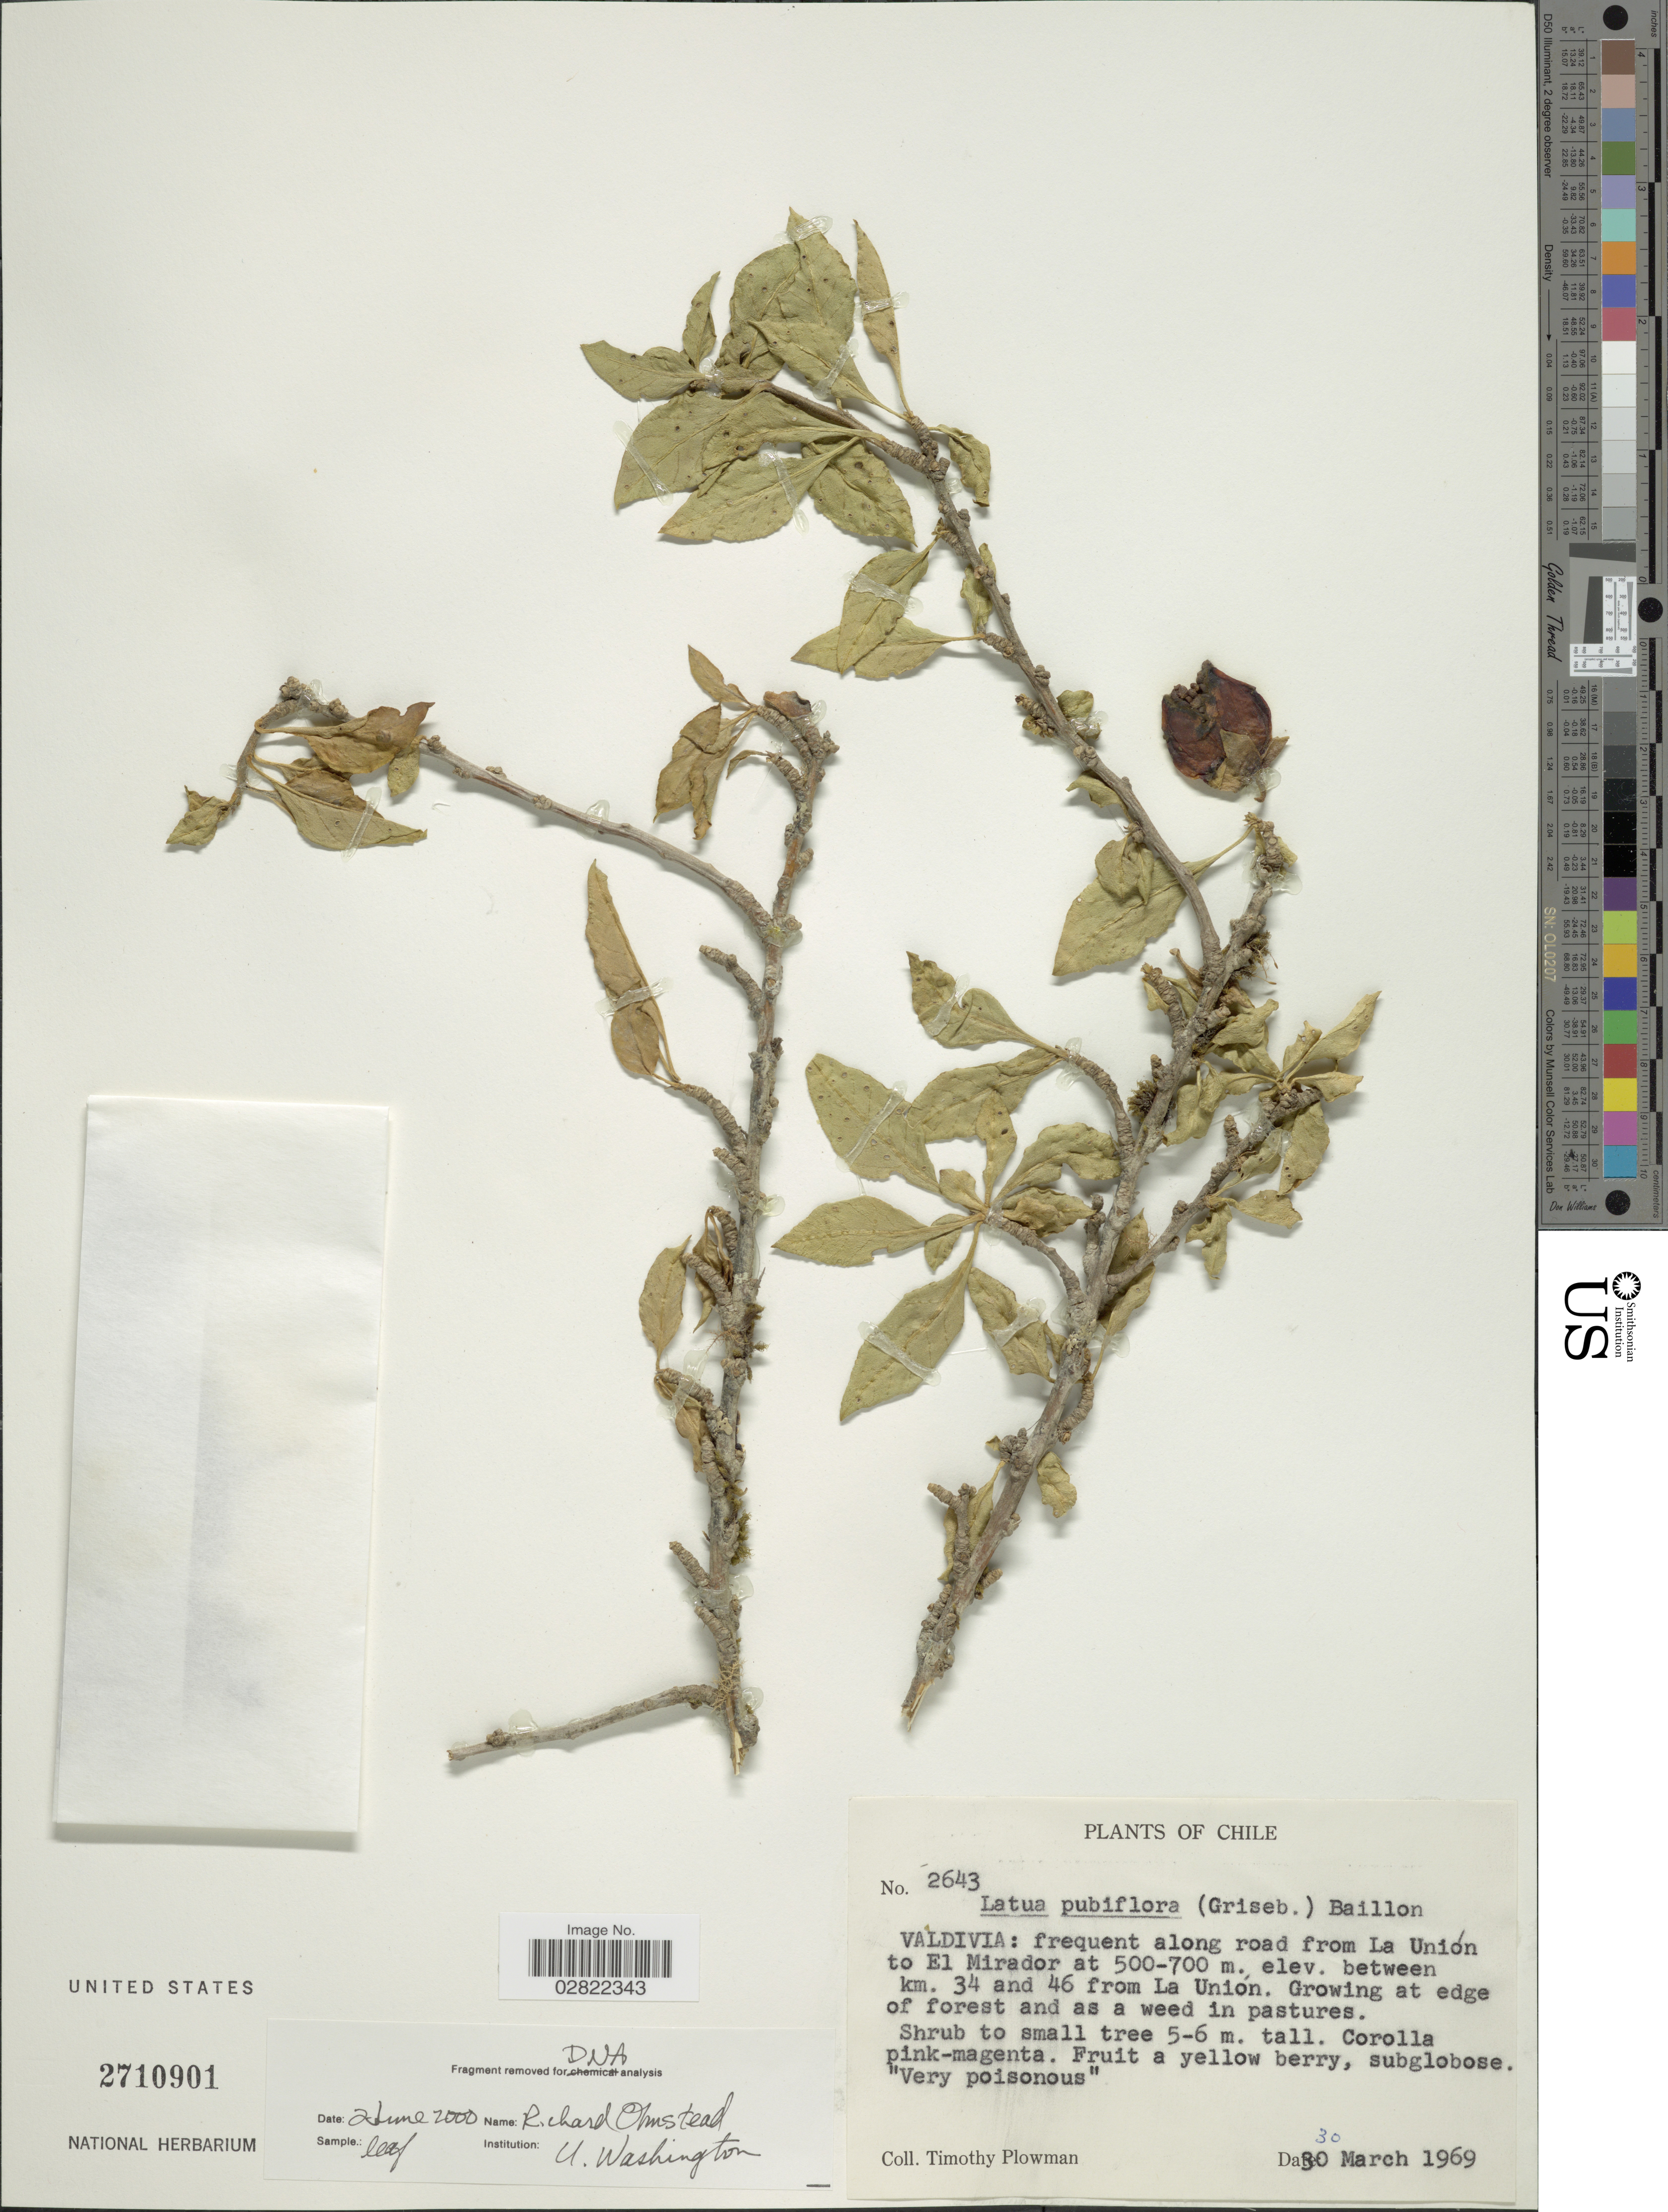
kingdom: Plantae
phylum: Tracheophyta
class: Magnoliopsida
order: Solanales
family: Solanaceae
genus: Latua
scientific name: Latua pubiflora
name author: (Griseb.) Baill.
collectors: T. Plowman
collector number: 2643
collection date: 1969-03-30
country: Chile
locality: Valdivia: frequent along road from La Unión to El Mirador, between km. 34 and 46 from La Unión.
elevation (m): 500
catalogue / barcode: US 2710901